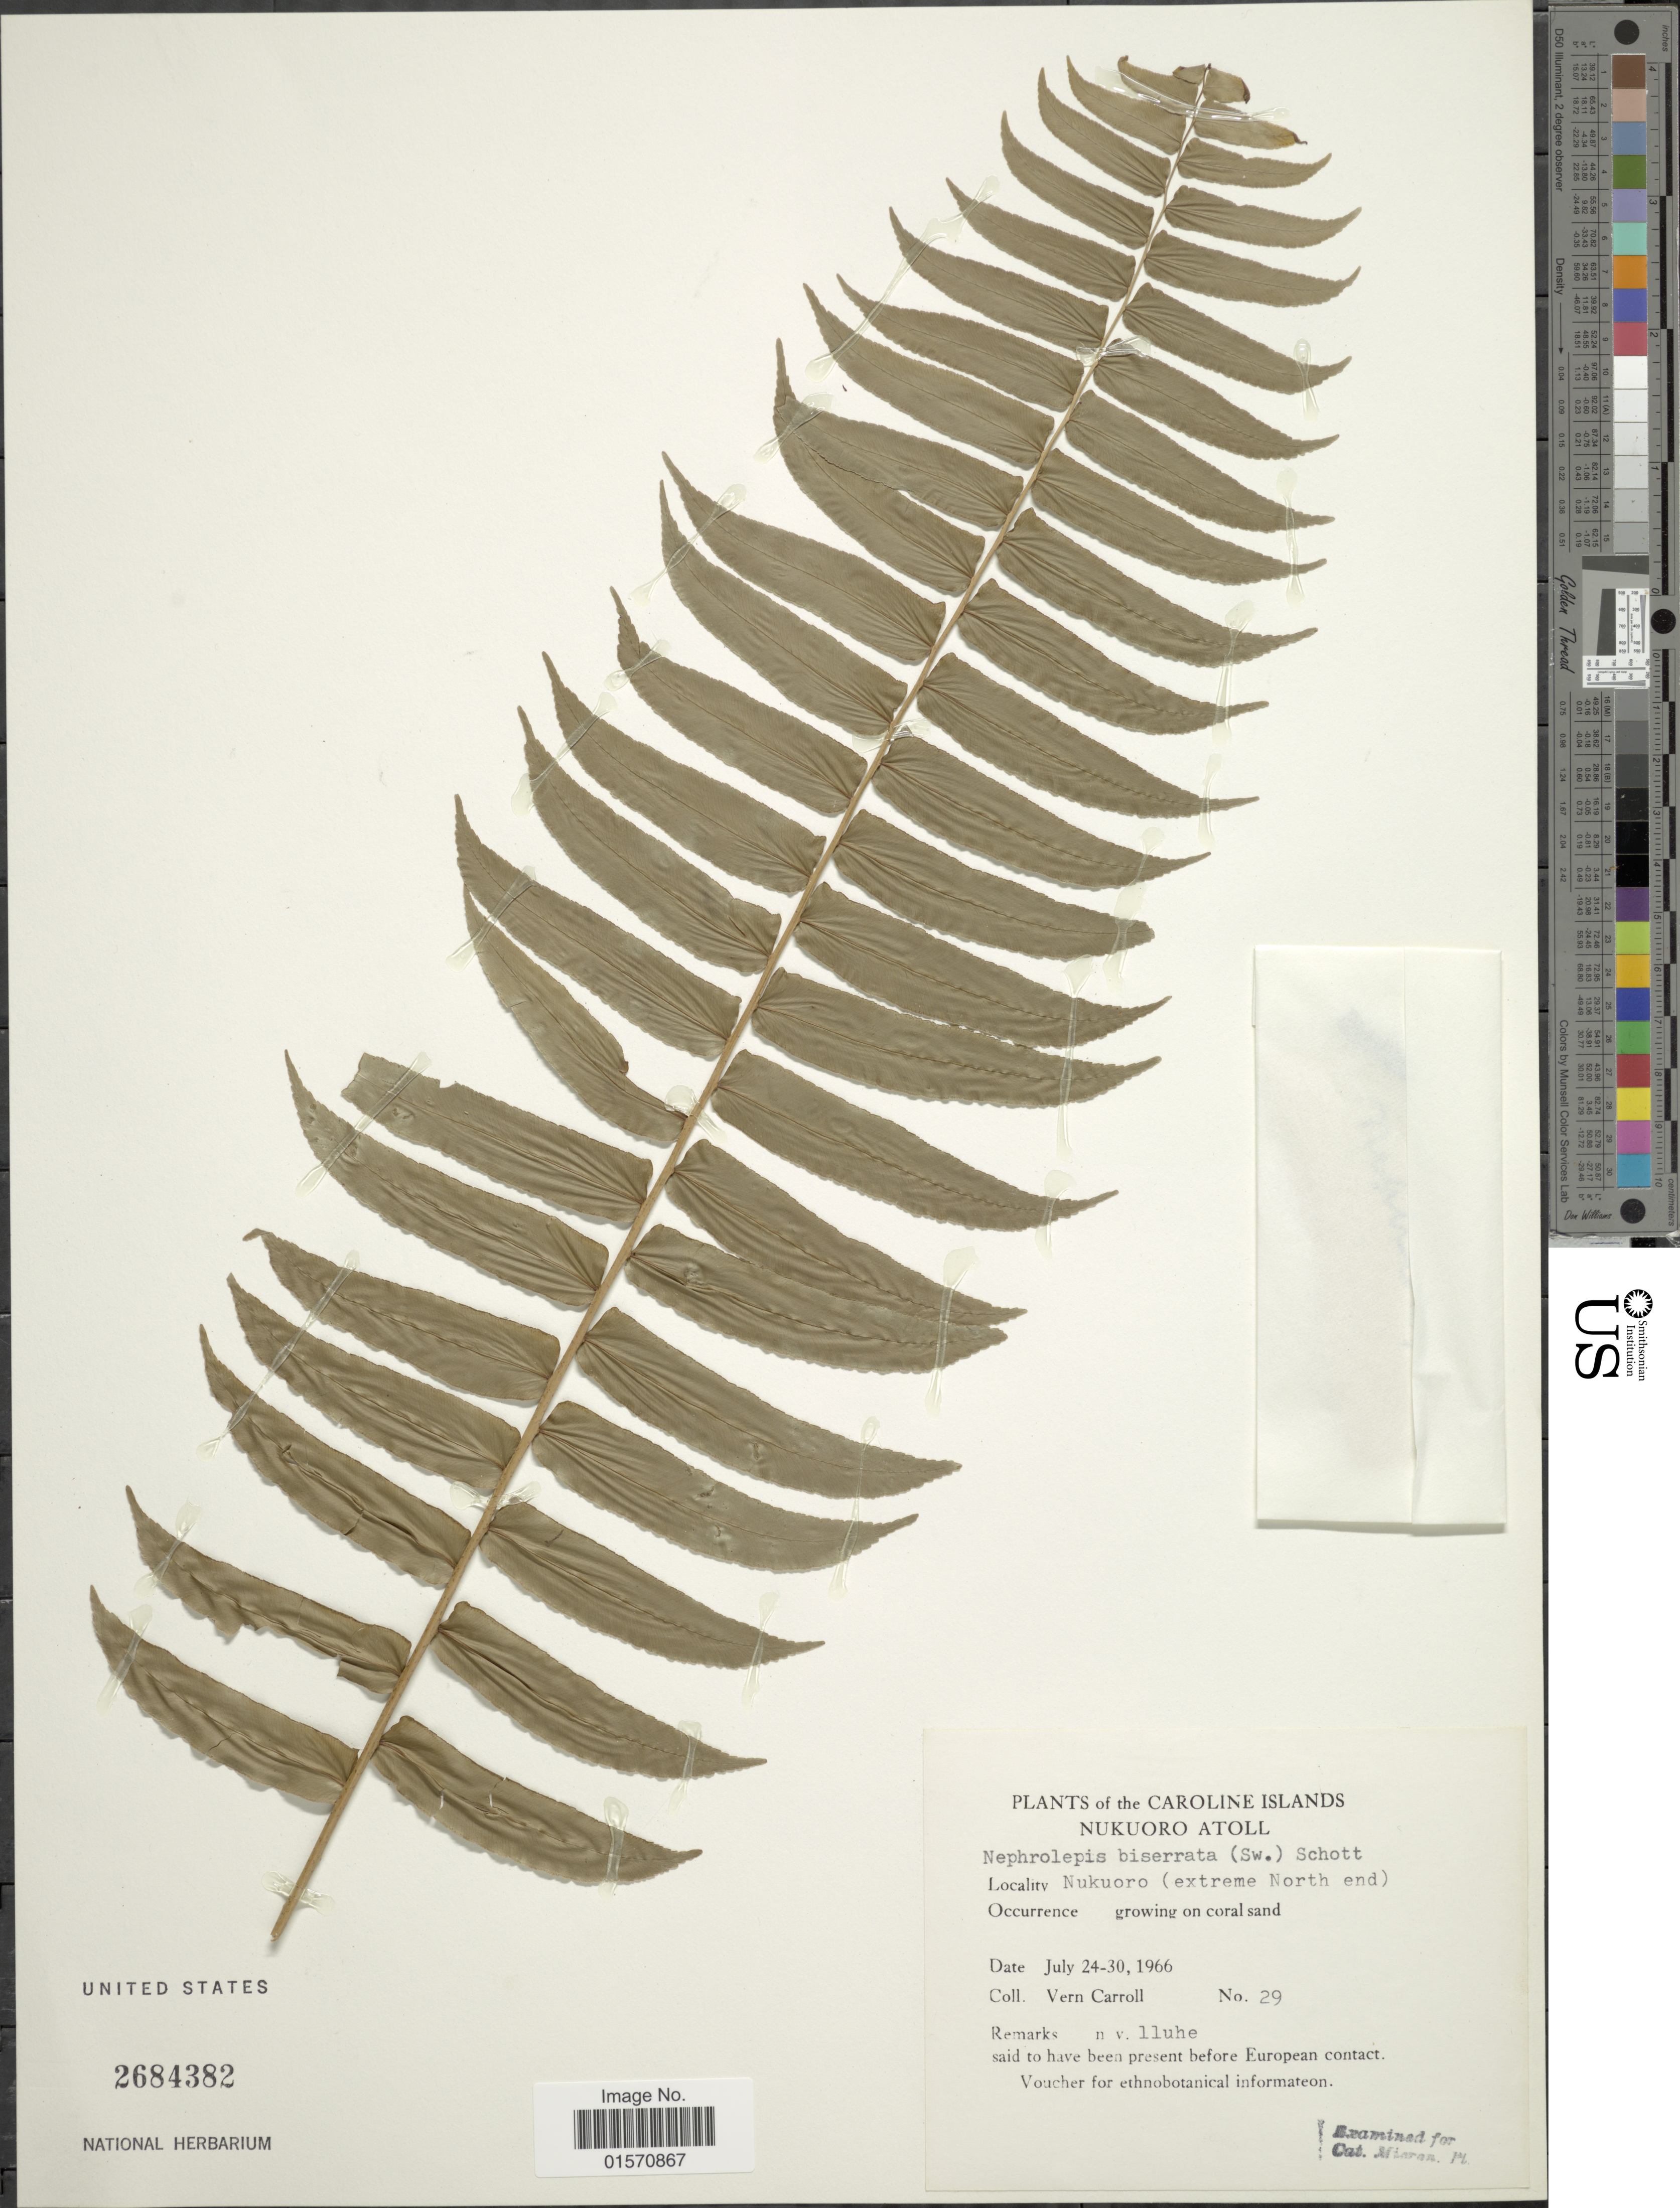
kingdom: Plantae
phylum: Tracheophyta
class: Polypodiopsida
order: Polypodiales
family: Nephrolepidaceae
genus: Nephrolepis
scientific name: Nephrolepis biserrata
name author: (Sw.) Schott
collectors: V. Carroll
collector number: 29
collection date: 1966-07-24/1966-07-30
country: Micronesia, Federated States of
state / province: Pohnpei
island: Nukuoro Atoll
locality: Caroline Islands. Nukuoro Atoll. Nukuoro (extreme North end)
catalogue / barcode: US 2684382